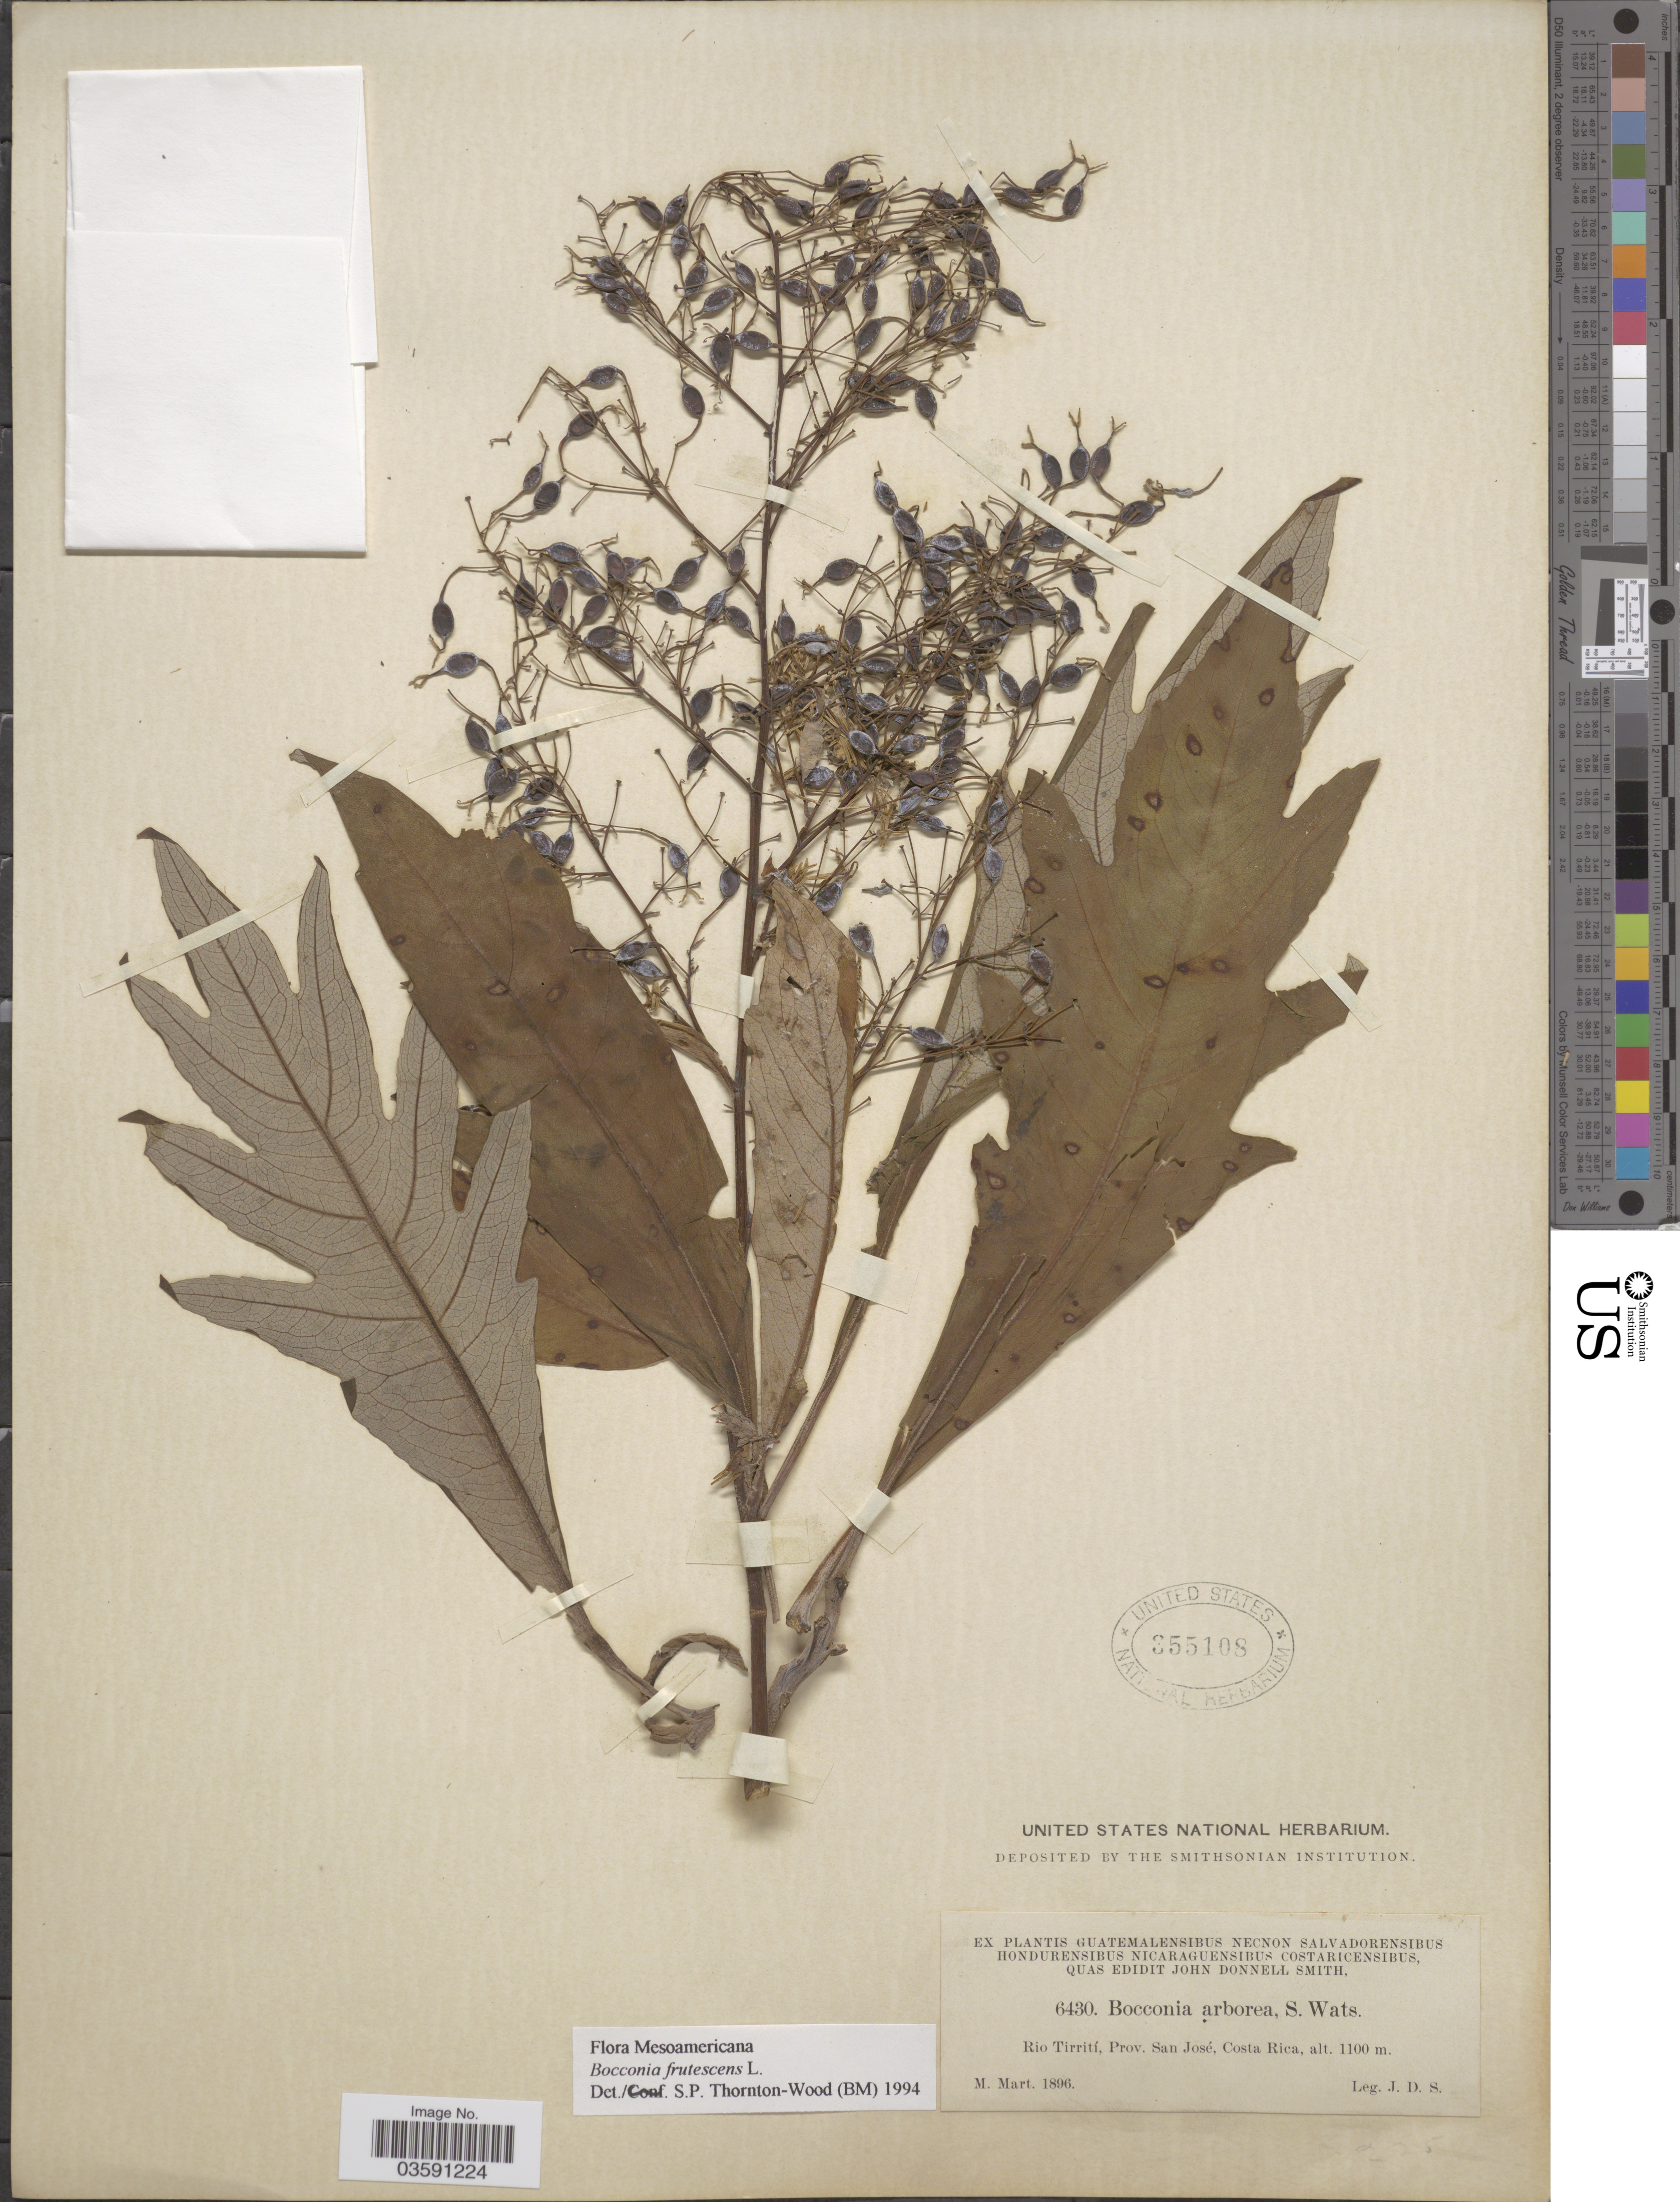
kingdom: Plantae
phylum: Tracheophyta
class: Magnoliopsida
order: Ranunculales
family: Papaveraceae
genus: Bocconia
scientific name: Bocconia frutescens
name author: L.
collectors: J. Donnell Smith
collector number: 6430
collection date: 1896-03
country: Costa Rica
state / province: San José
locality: Rio Tirrití.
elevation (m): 1100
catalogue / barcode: US 355108